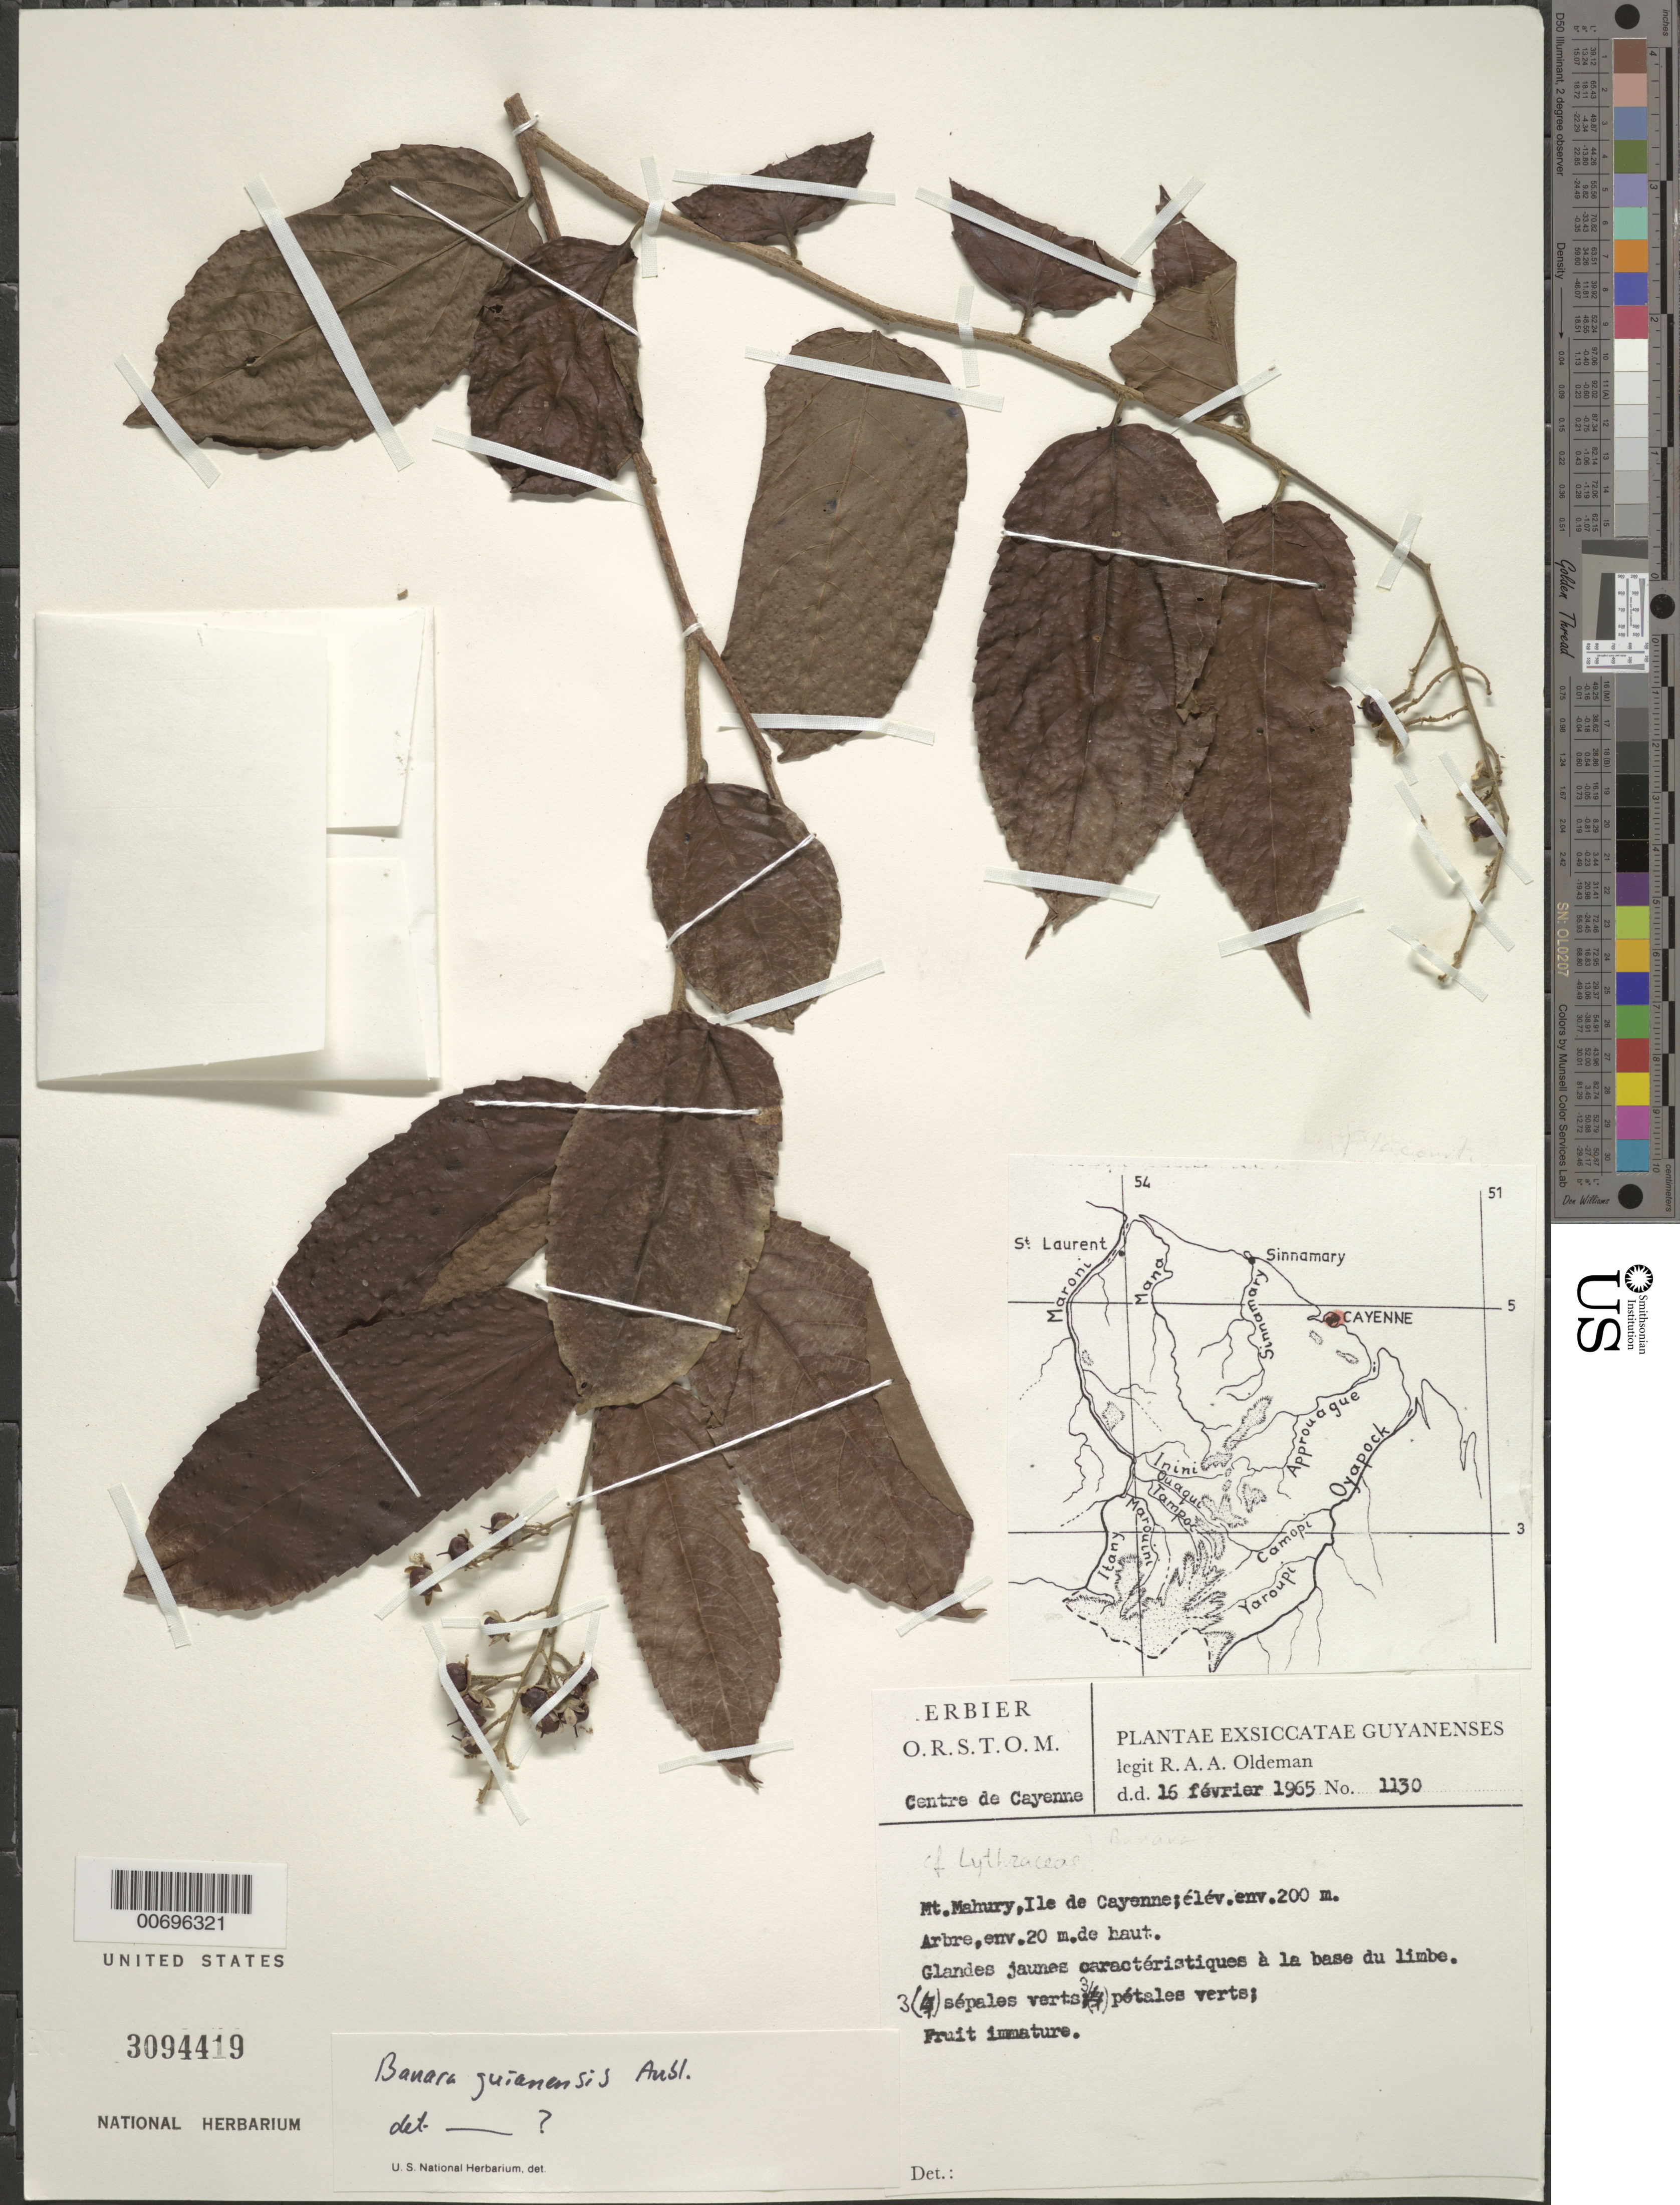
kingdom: Plantae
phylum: Tracheophyta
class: Magnoliopsida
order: Malpighiales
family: Salicaceae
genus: Banara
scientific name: Banara guianensis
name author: Aubl.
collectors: R. Oldeman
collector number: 1130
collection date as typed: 16-Feb-65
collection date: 1965-02-16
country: French Guiana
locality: Montagne de Mahury, Ile de Cayenne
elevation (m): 200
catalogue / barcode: US 3094419